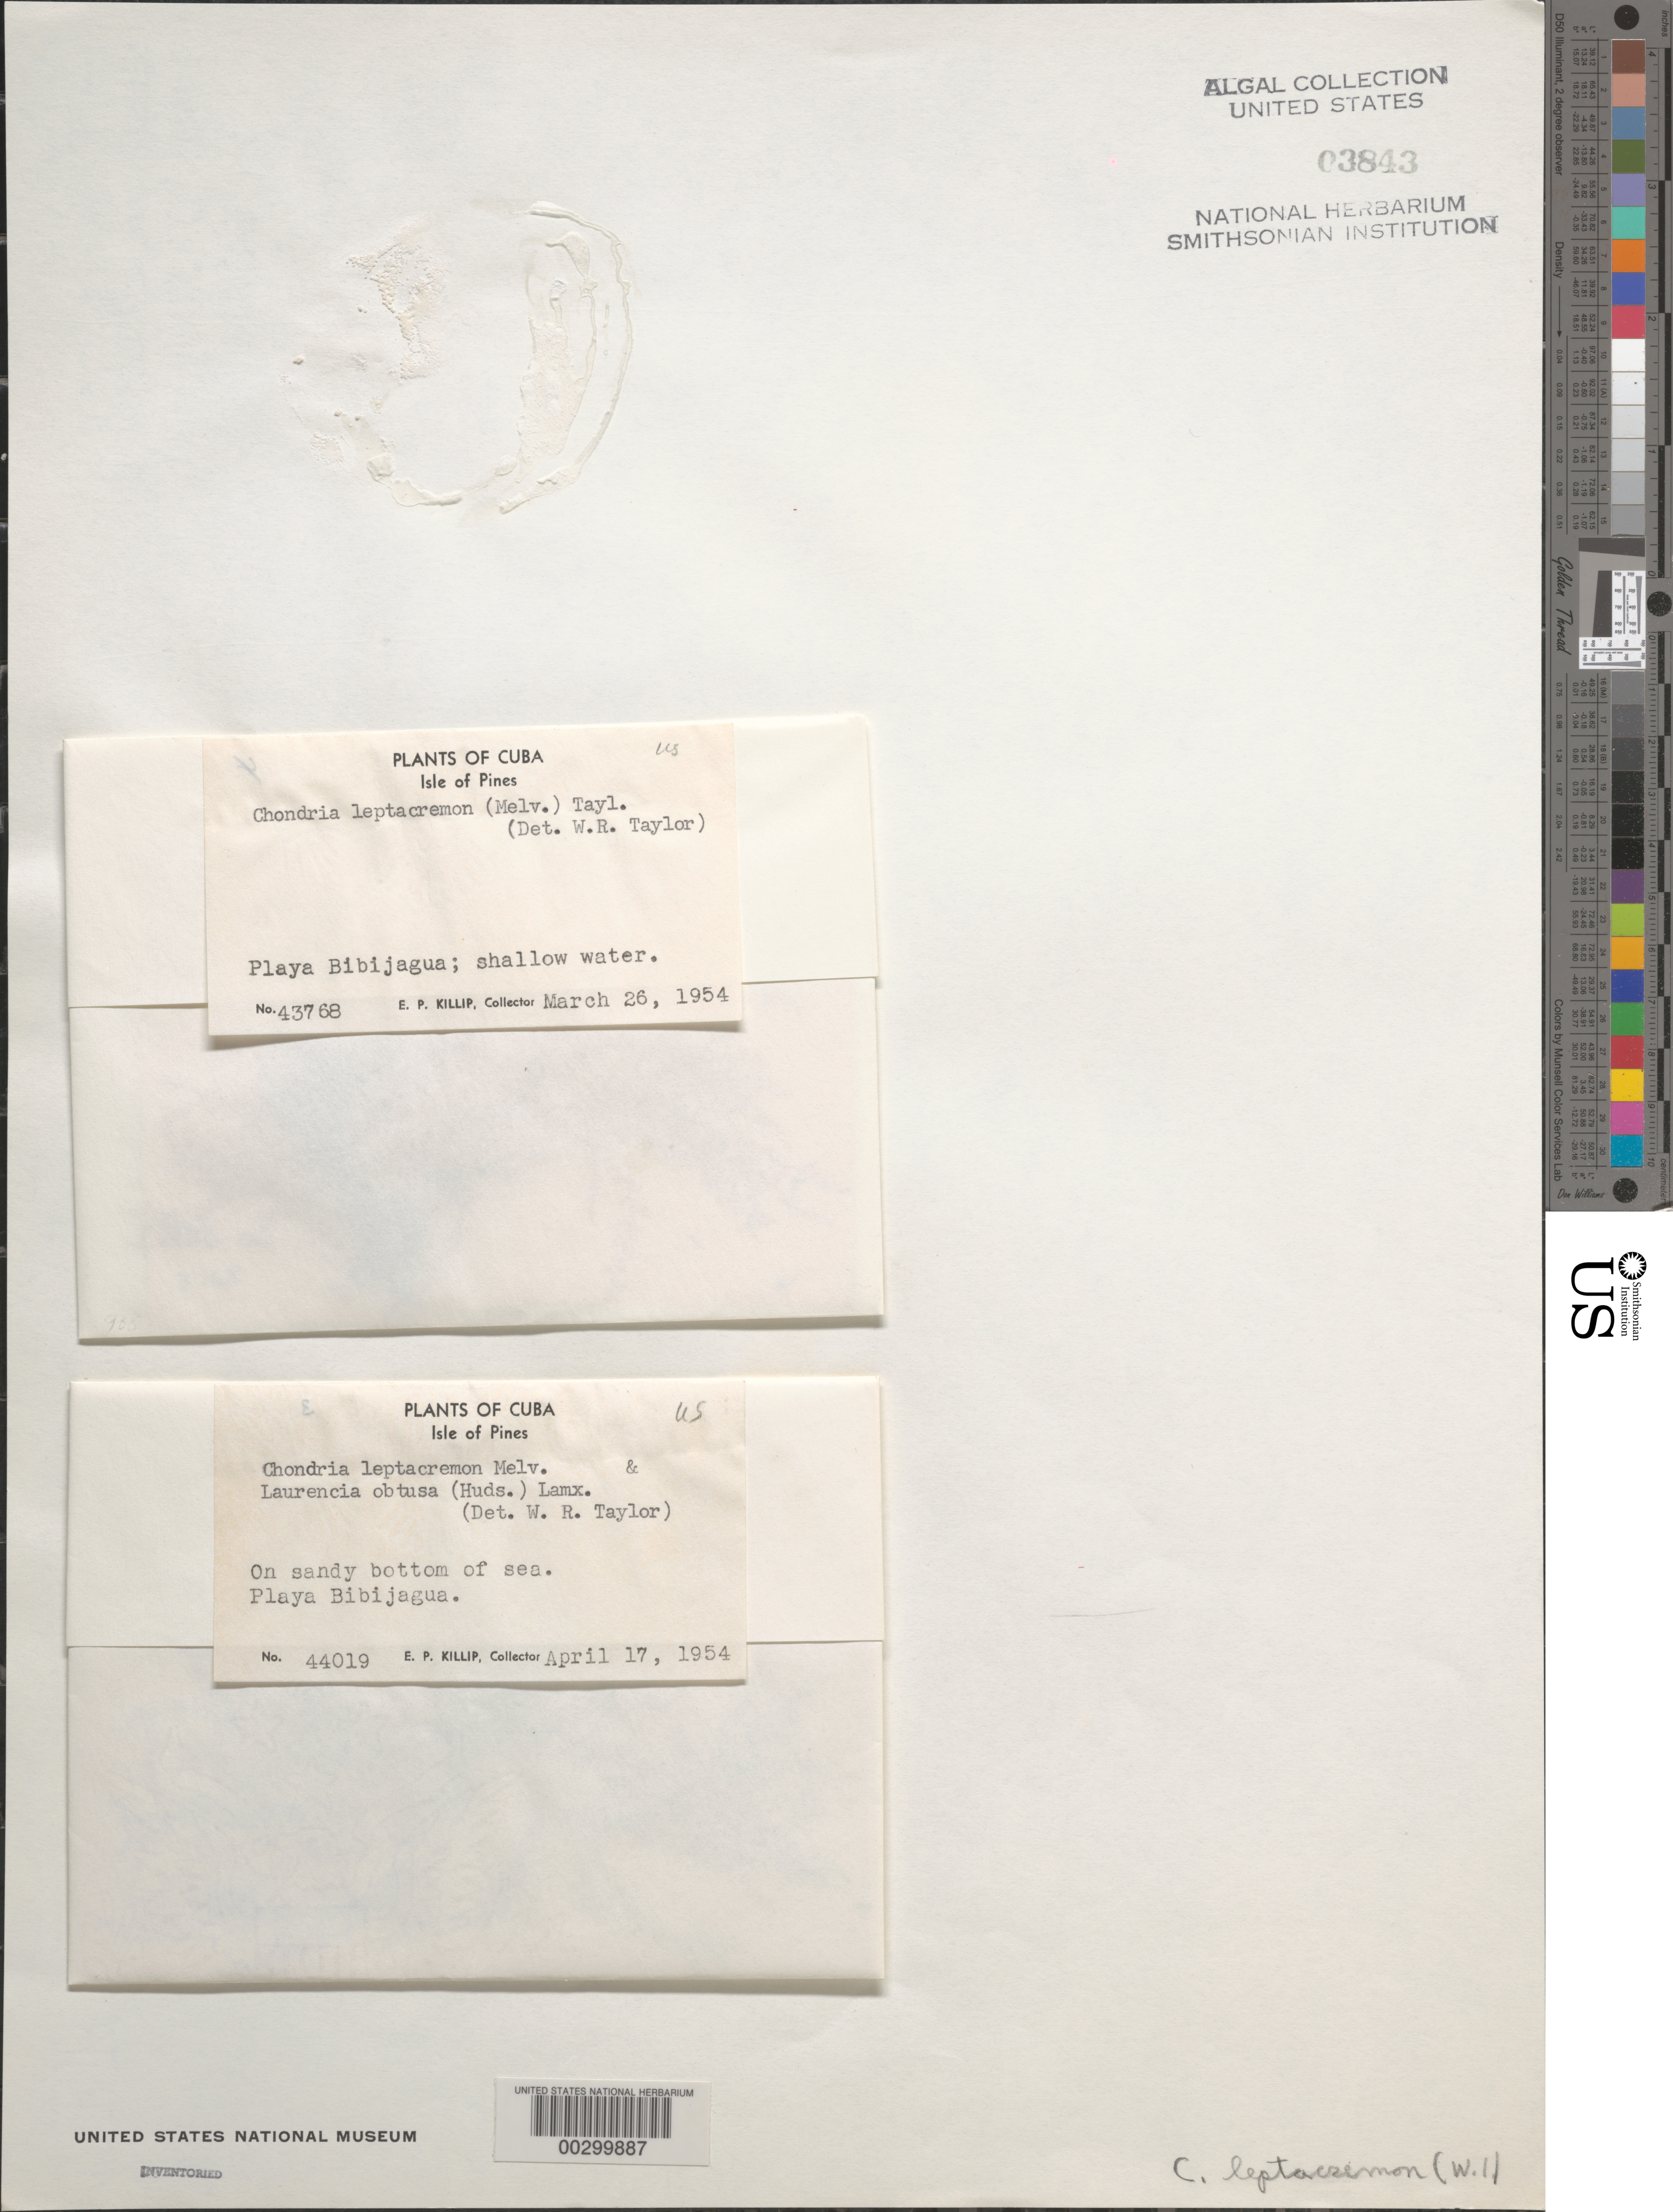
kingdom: Plantae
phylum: Rhodophyta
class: Florideophyceae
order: Ceramiales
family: Rhodomelaceae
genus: Chondria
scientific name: Chondria leptacremon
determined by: Taylor, William R.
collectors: E. P. Killip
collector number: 43768 & 44019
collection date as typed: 26 Mar 1954 AND 17 Apr 1954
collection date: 1954-03-26,1954-04-17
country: Cuba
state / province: Isla de La Juventud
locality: Playa bibijagua, isle of youth (isle of pines)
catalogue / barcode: US 3843